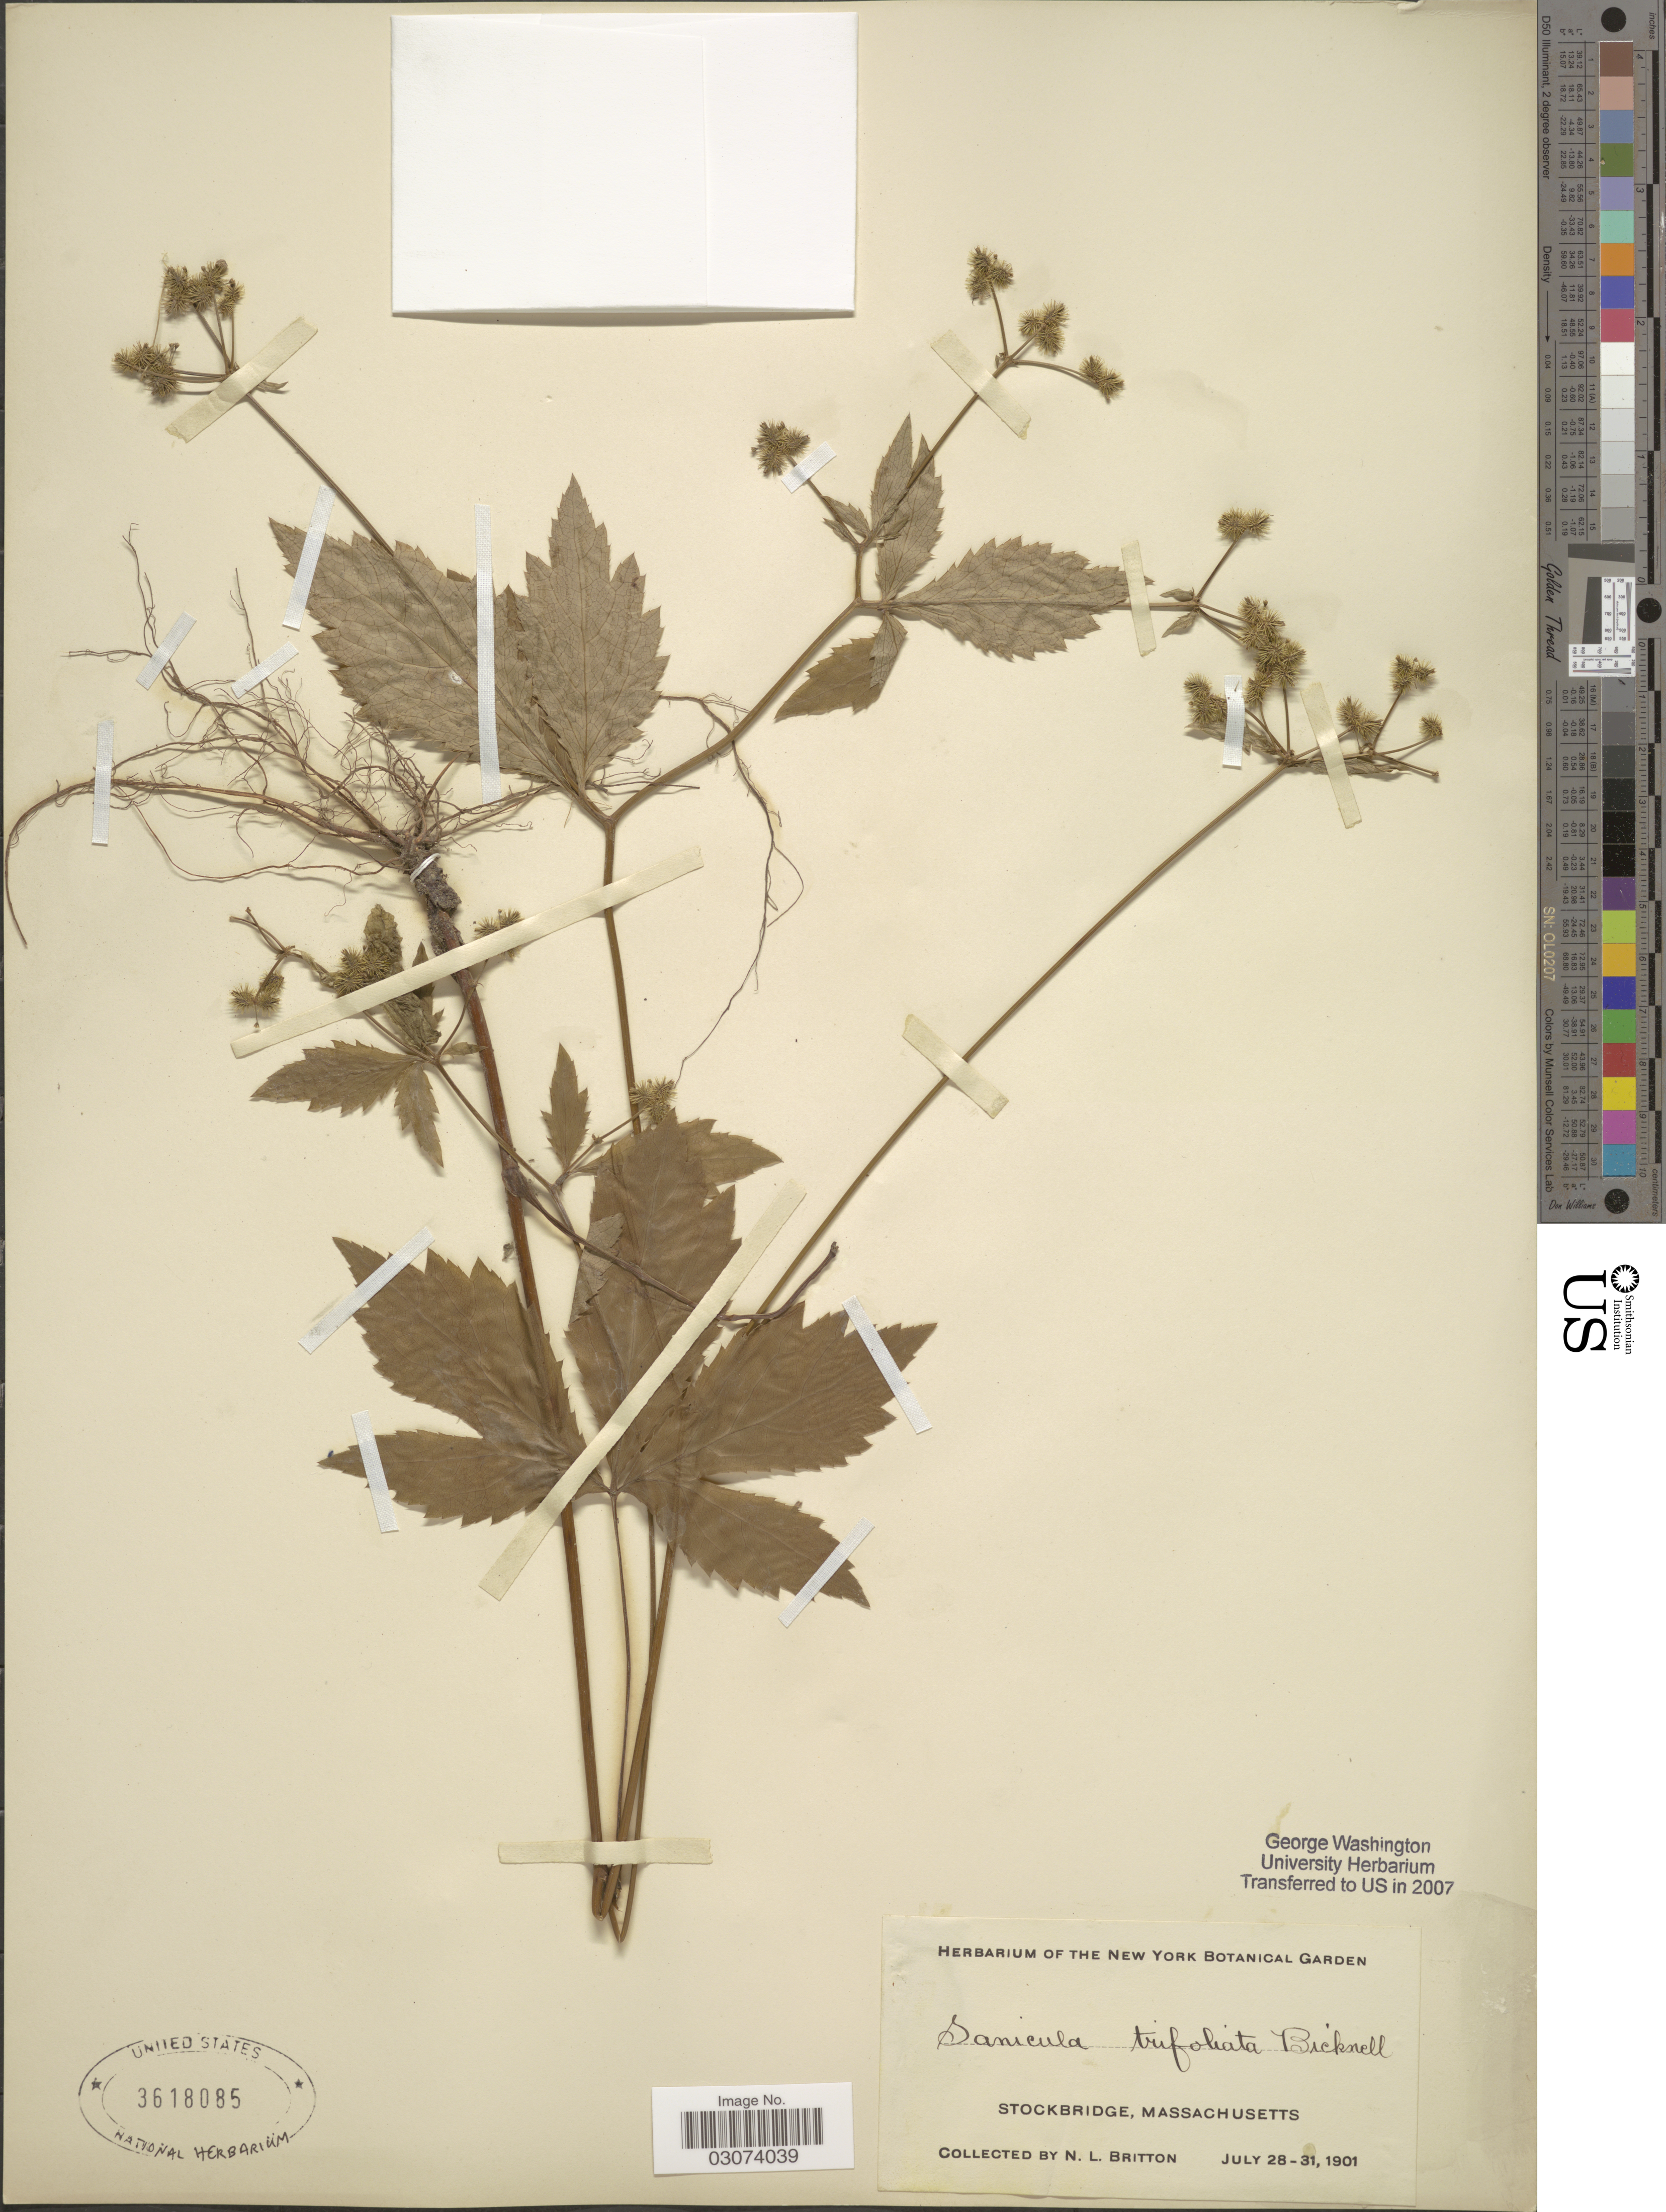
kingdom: Plantae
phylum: Tracheophyta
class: Magnoliopsida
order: Apiales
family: Apiaceae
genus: Sanicula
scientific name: Sanicula trifoliata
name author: E.P. Bicknell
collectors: N. Britton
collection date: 1901-07-28/1901-07-31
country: United States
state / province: Massachusetts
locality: Stockbridge.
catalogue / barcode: US 3618085